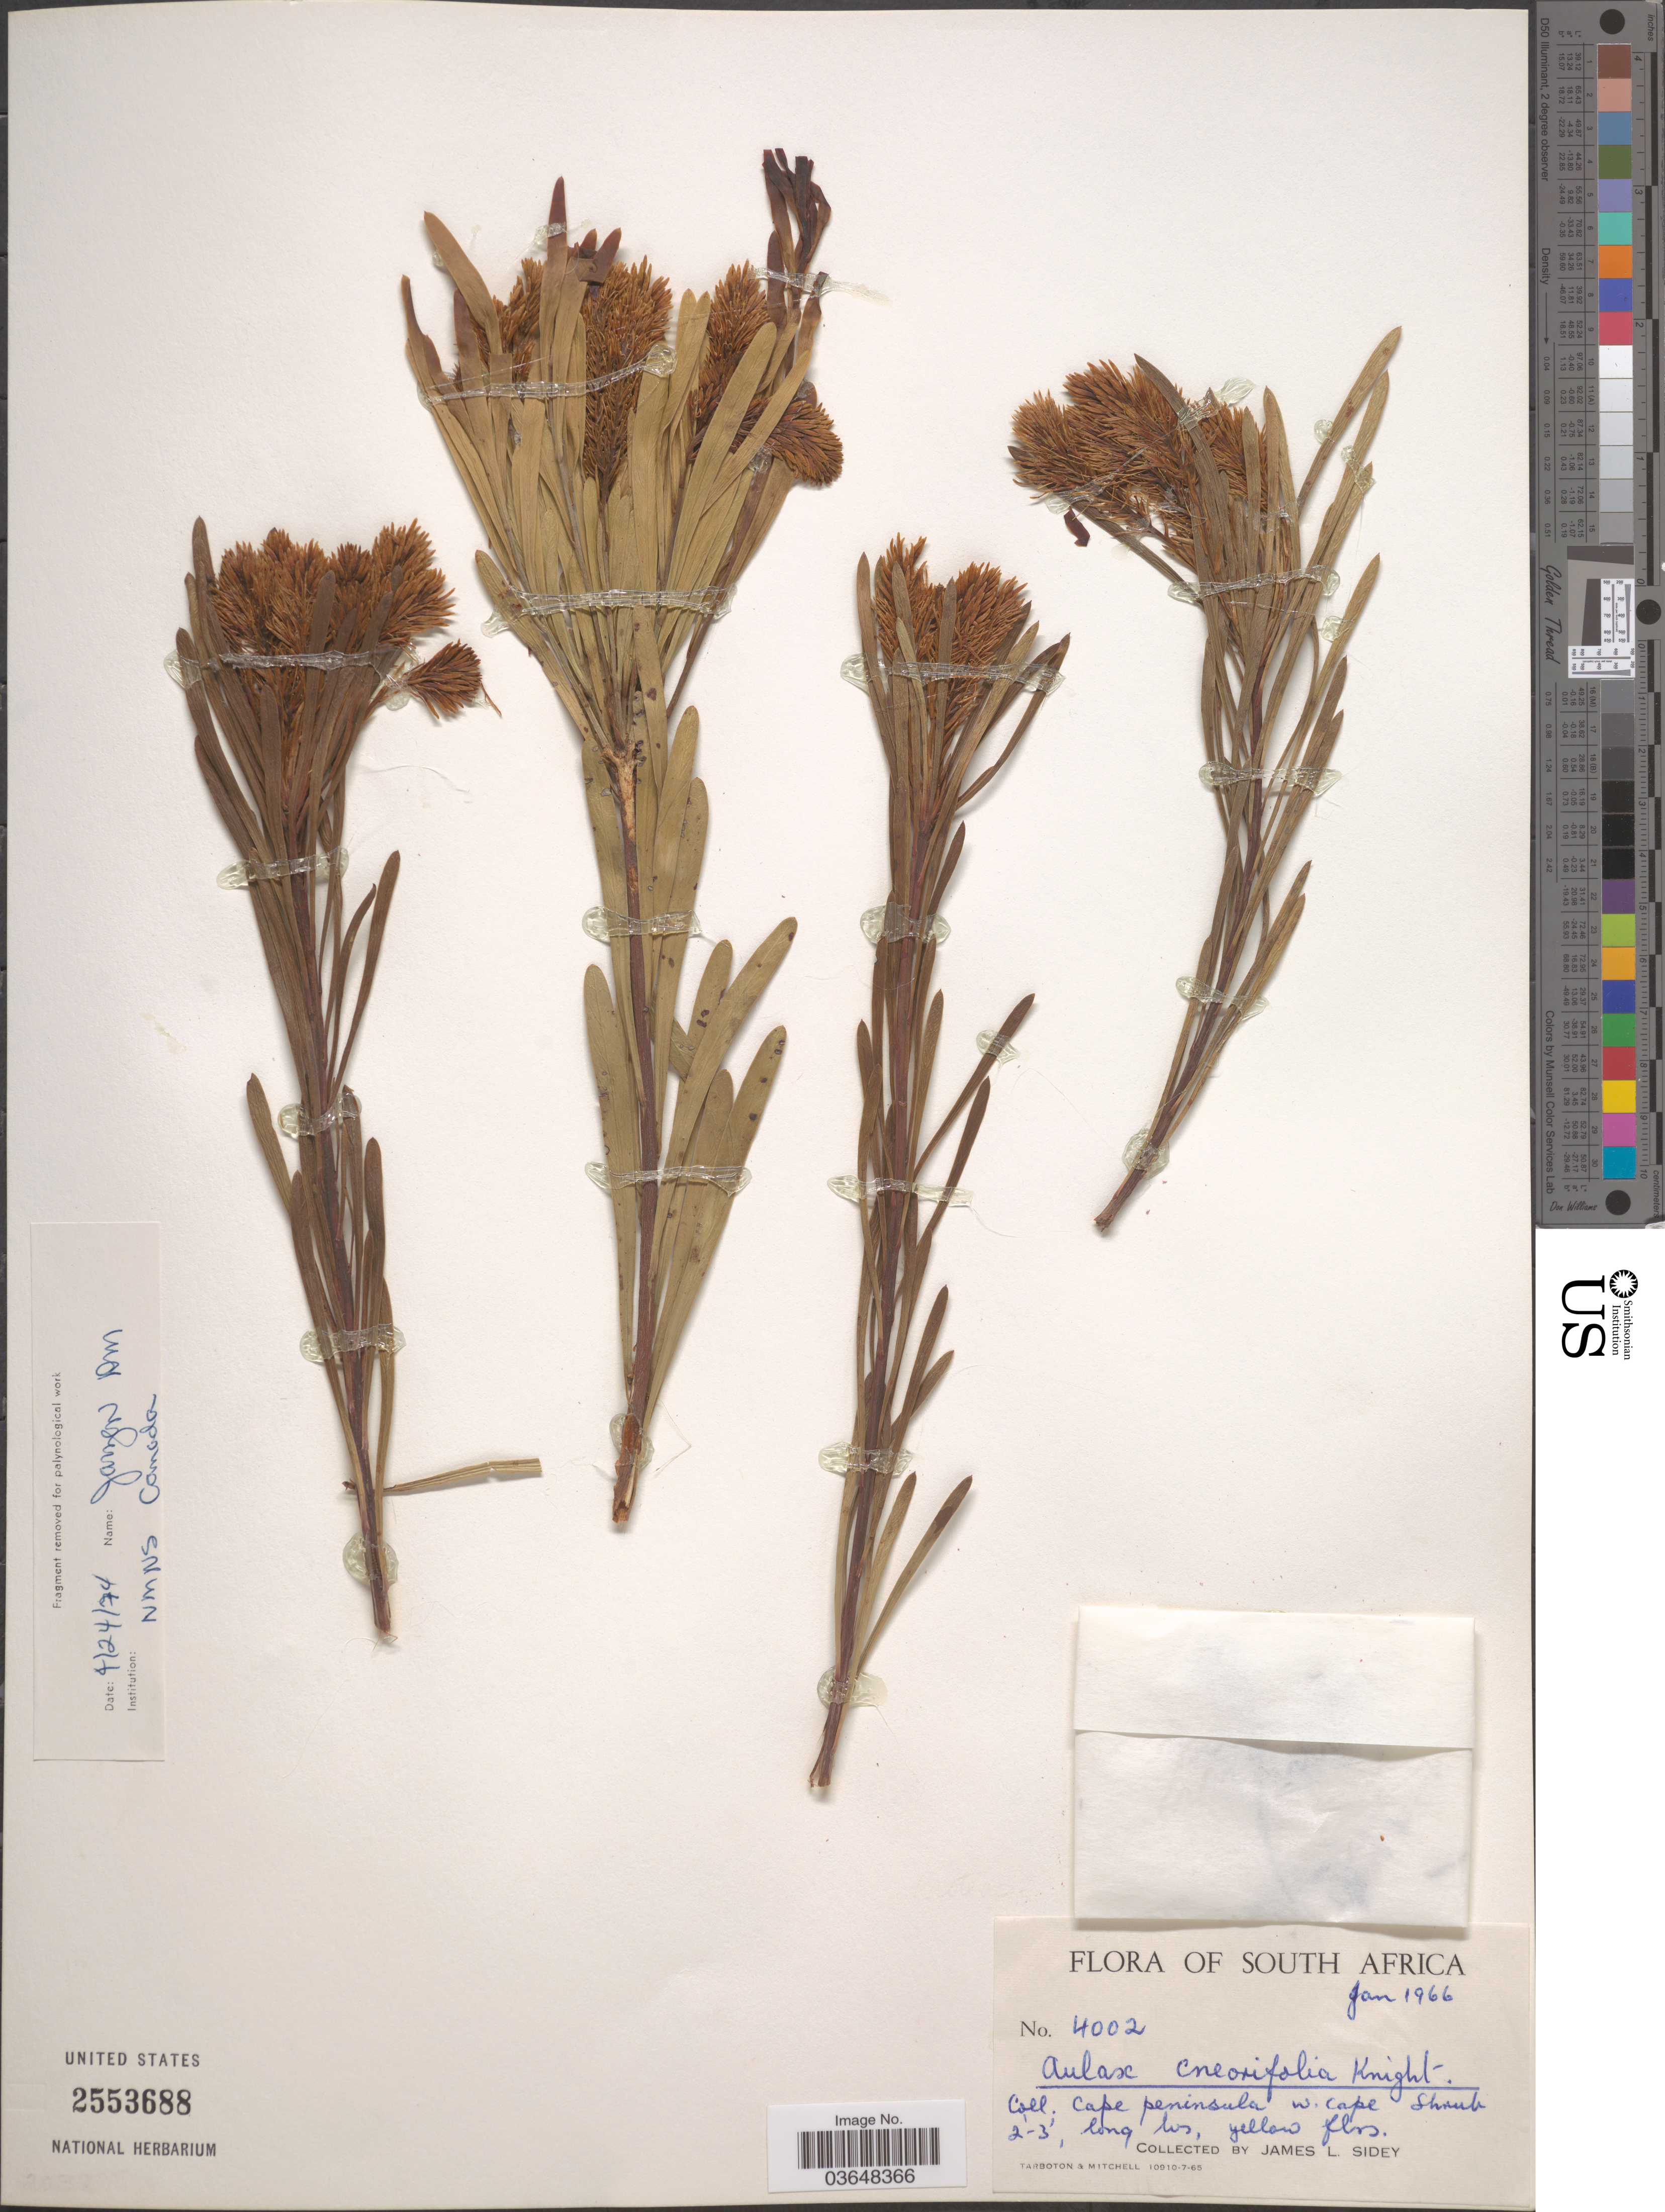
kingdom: Plantae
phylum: Tracheophyta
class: Magnoliopsida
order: Proteales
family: Proteaceae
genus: Aulax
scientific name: Aulax cneorifolia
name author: Knight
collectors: J. L. Sidey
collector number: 4002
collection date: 1966-01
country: South Africa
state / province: Western Cape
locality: Cape Peninsula, W. Cape.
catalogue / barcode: US 2553688